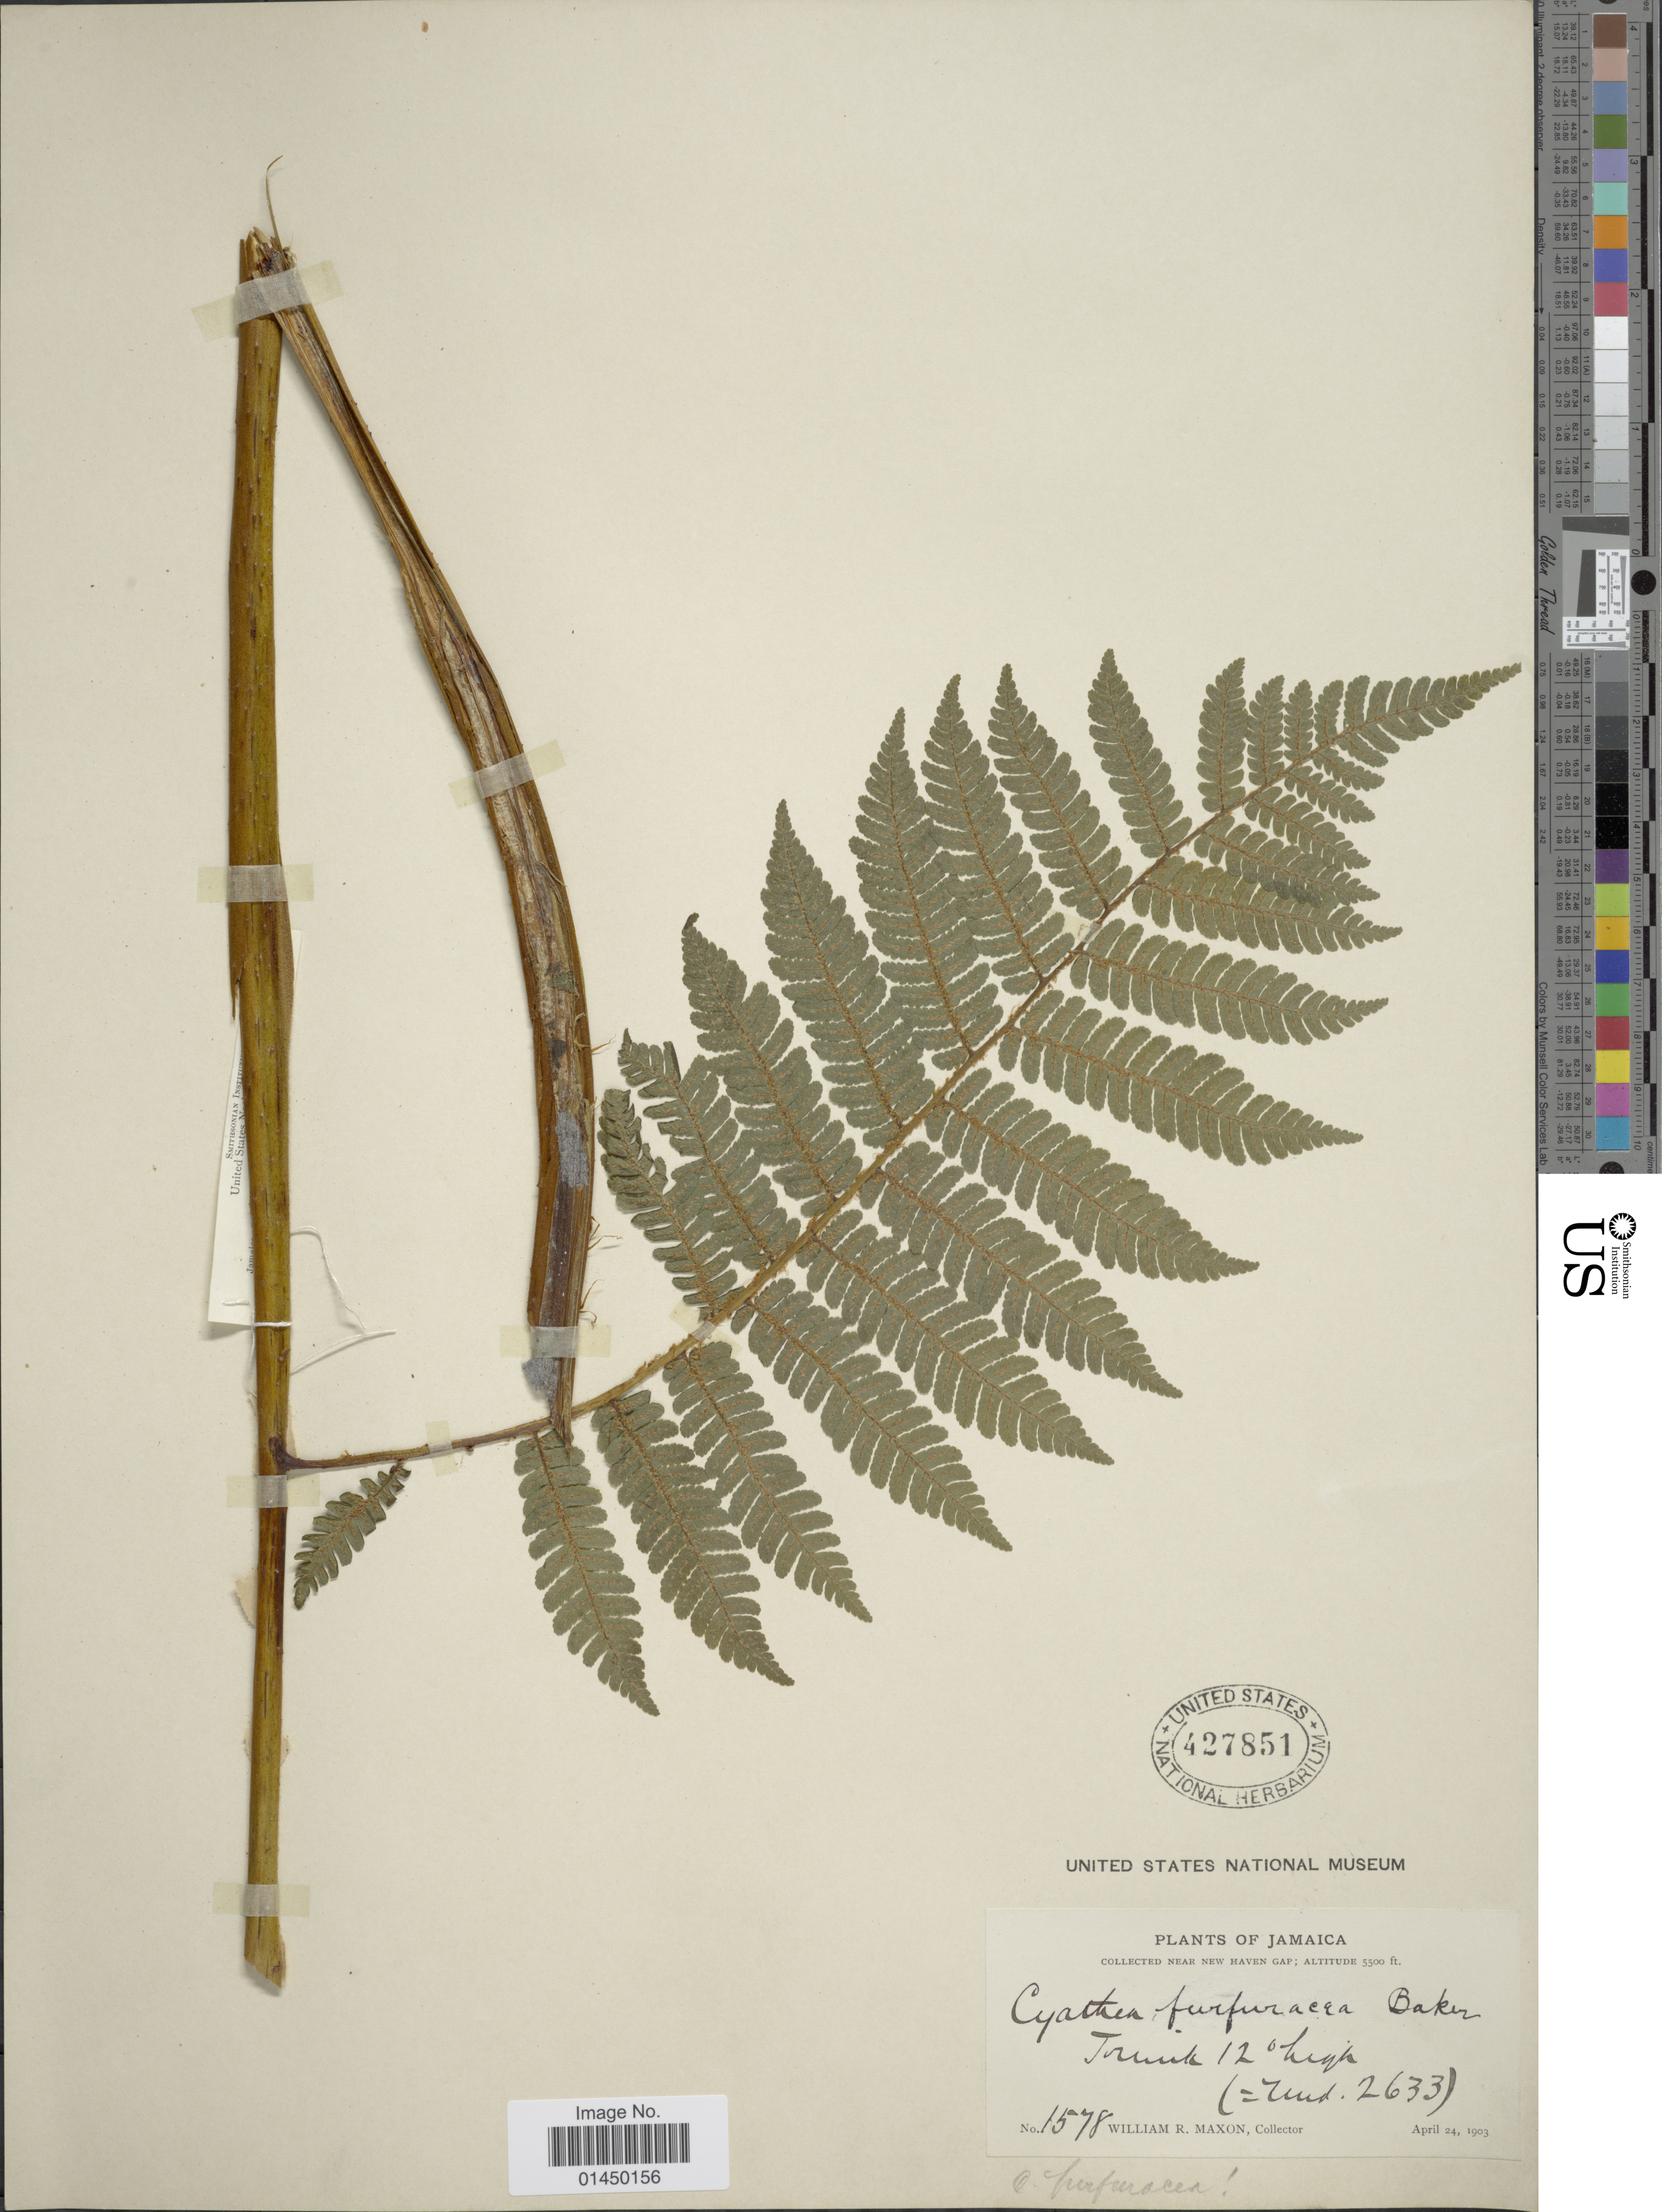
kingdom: Plantae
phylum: Tracheophyta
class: Polypodiopsida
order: Cyatheales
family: Cyatheaceae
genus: Cyathea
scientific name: Cyathea furfuracea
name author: Christ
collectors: W. R. Maxon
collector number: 1578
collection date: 1903-04-24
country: Jamaica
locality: Near New Haven Gap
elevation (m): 1676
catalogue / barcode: US 427851